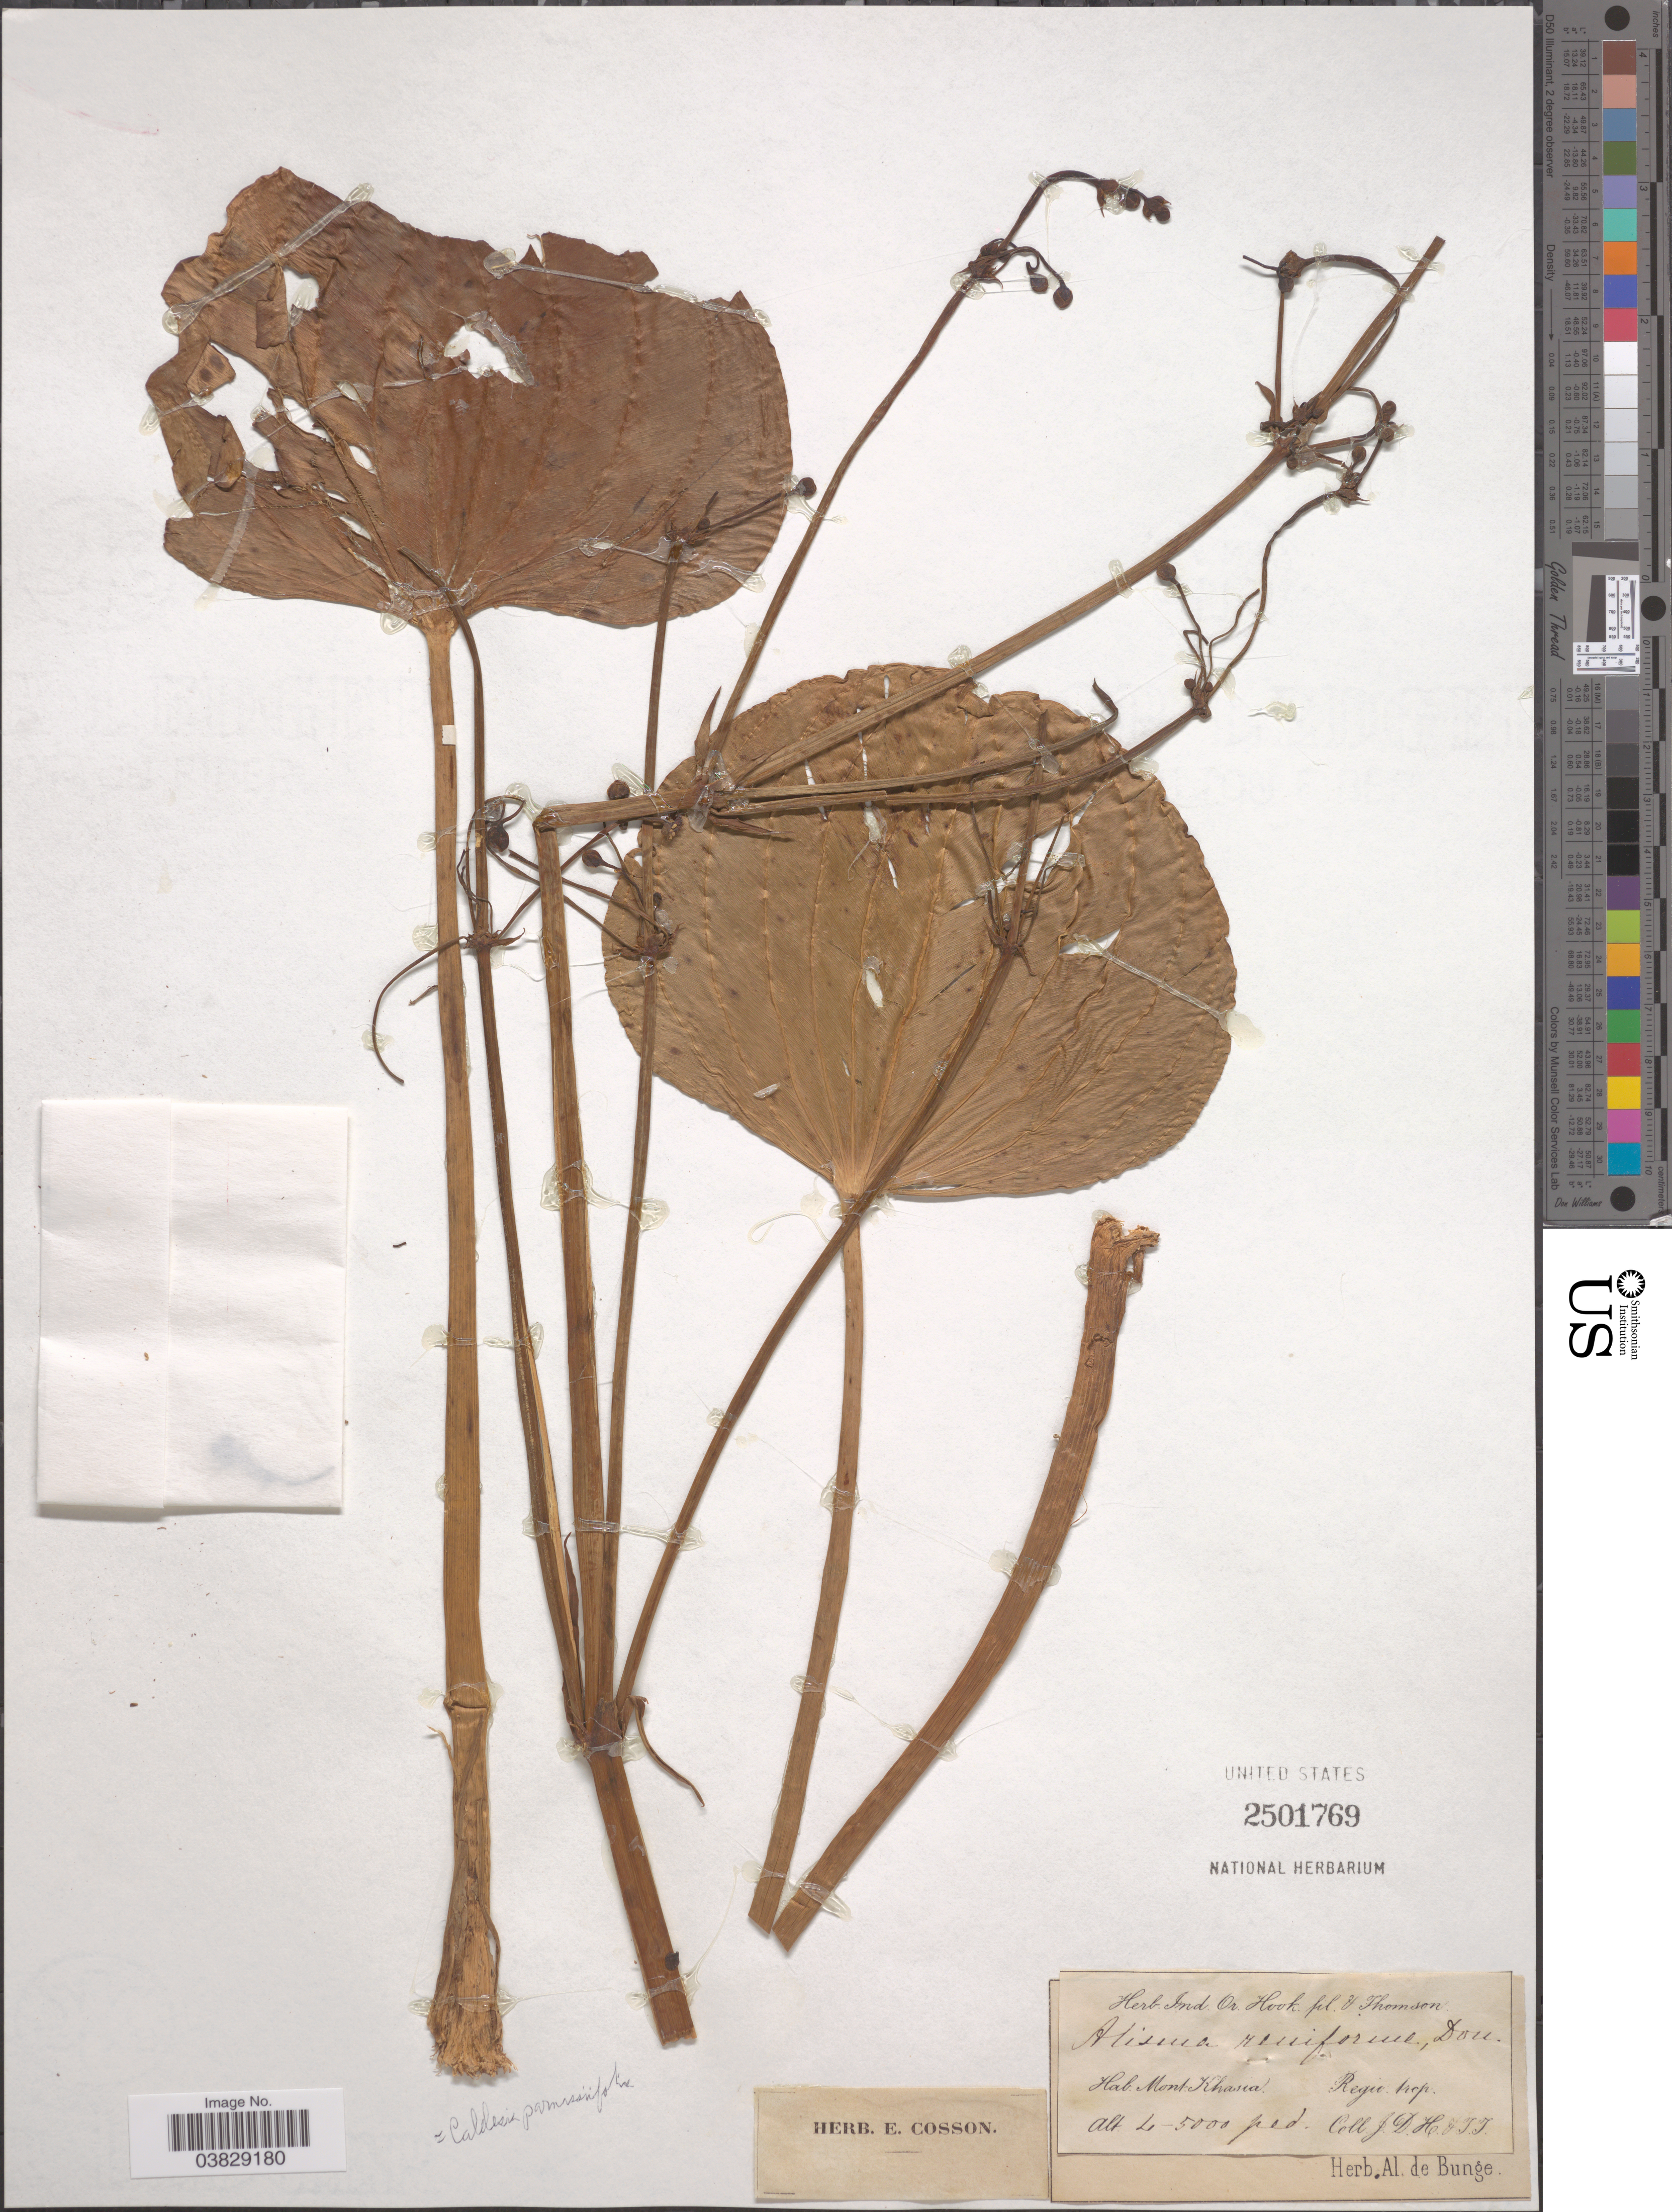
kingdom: Plantae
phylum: Tracheophyta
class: Liliopsida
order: Alismatales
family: Alismataceae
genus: Caldesia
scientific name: Caldesia parnassifolia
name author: (L.) Parl.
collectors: J. D. Hooker & T. Thomson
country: India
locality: Mont Khasia. Regio trop.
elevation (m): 1219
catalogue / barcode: US 2501769